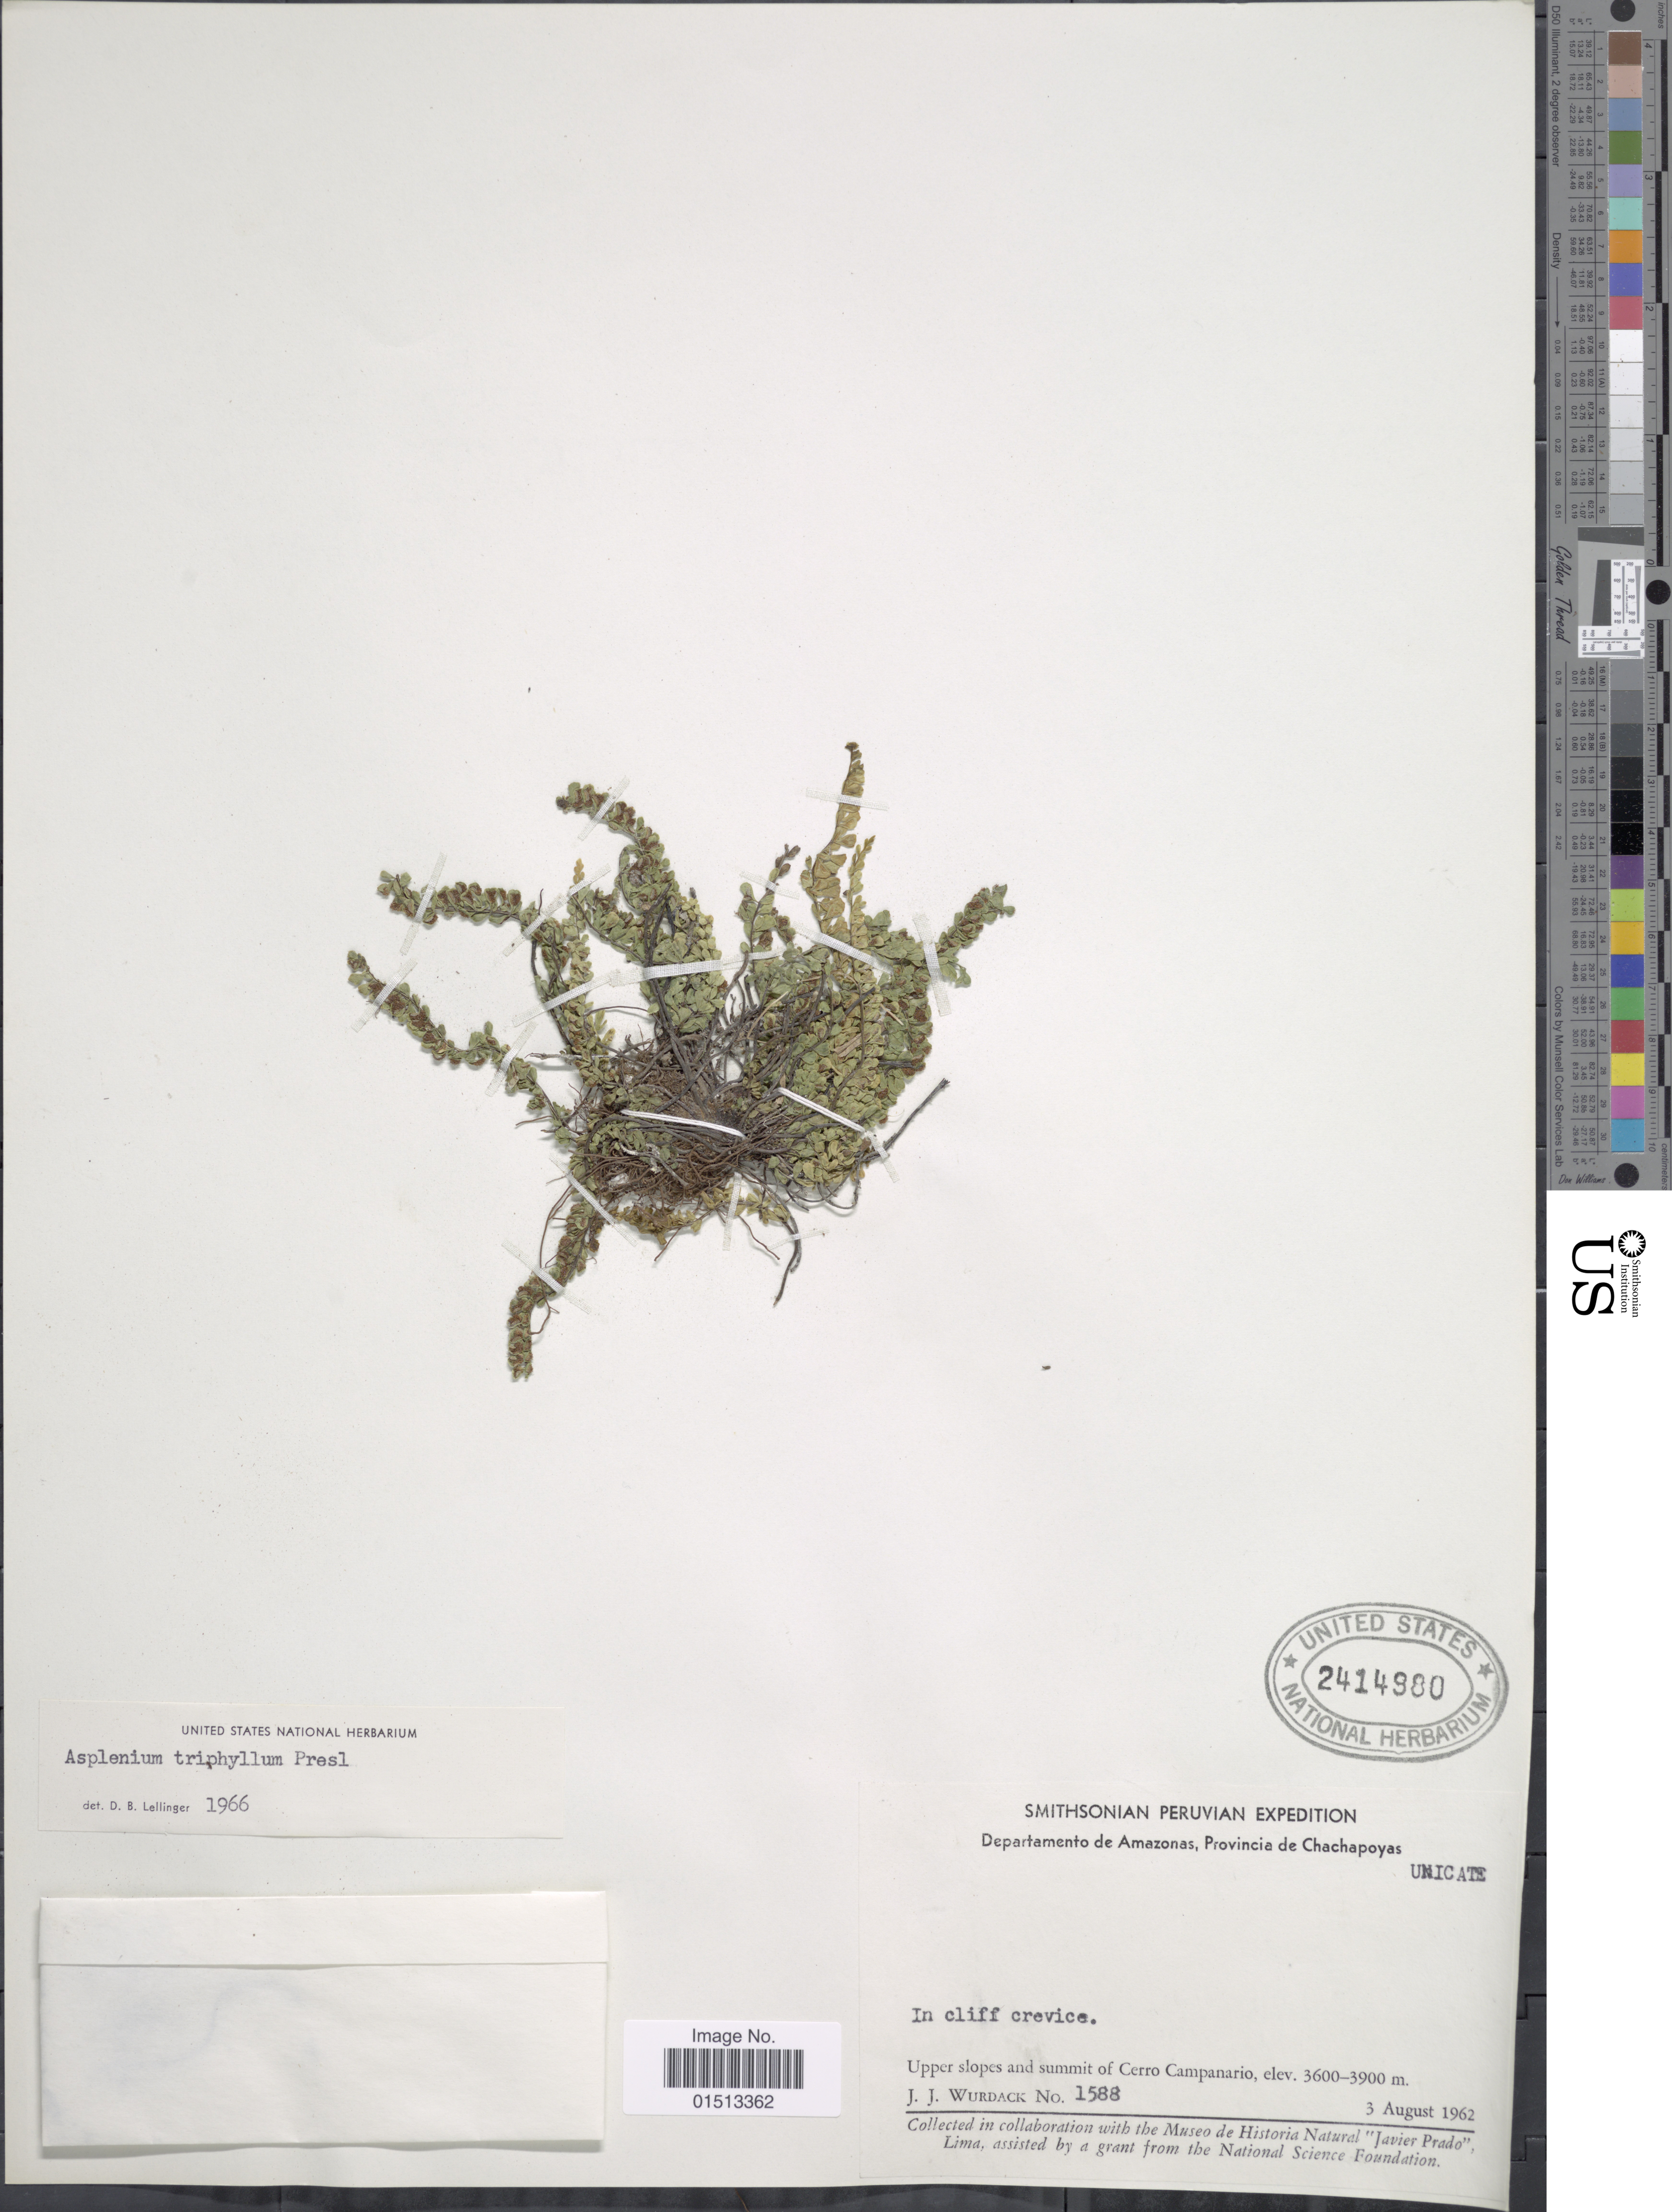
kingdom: Plantae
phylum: Tracheophyta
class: Polypodiopsida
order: Polypodiales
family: Aspleniaceae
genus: Asplenium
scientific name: Asplenium triphyllum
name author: C. Presl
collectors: J. J. Wurdack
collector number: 1588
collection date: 1962-08-03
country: Peru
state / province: Amazonas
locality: Provincia de Chachapoyas, upper slopes and summit of Cerro Campanario.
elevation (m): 3600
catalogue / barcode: US 2414980